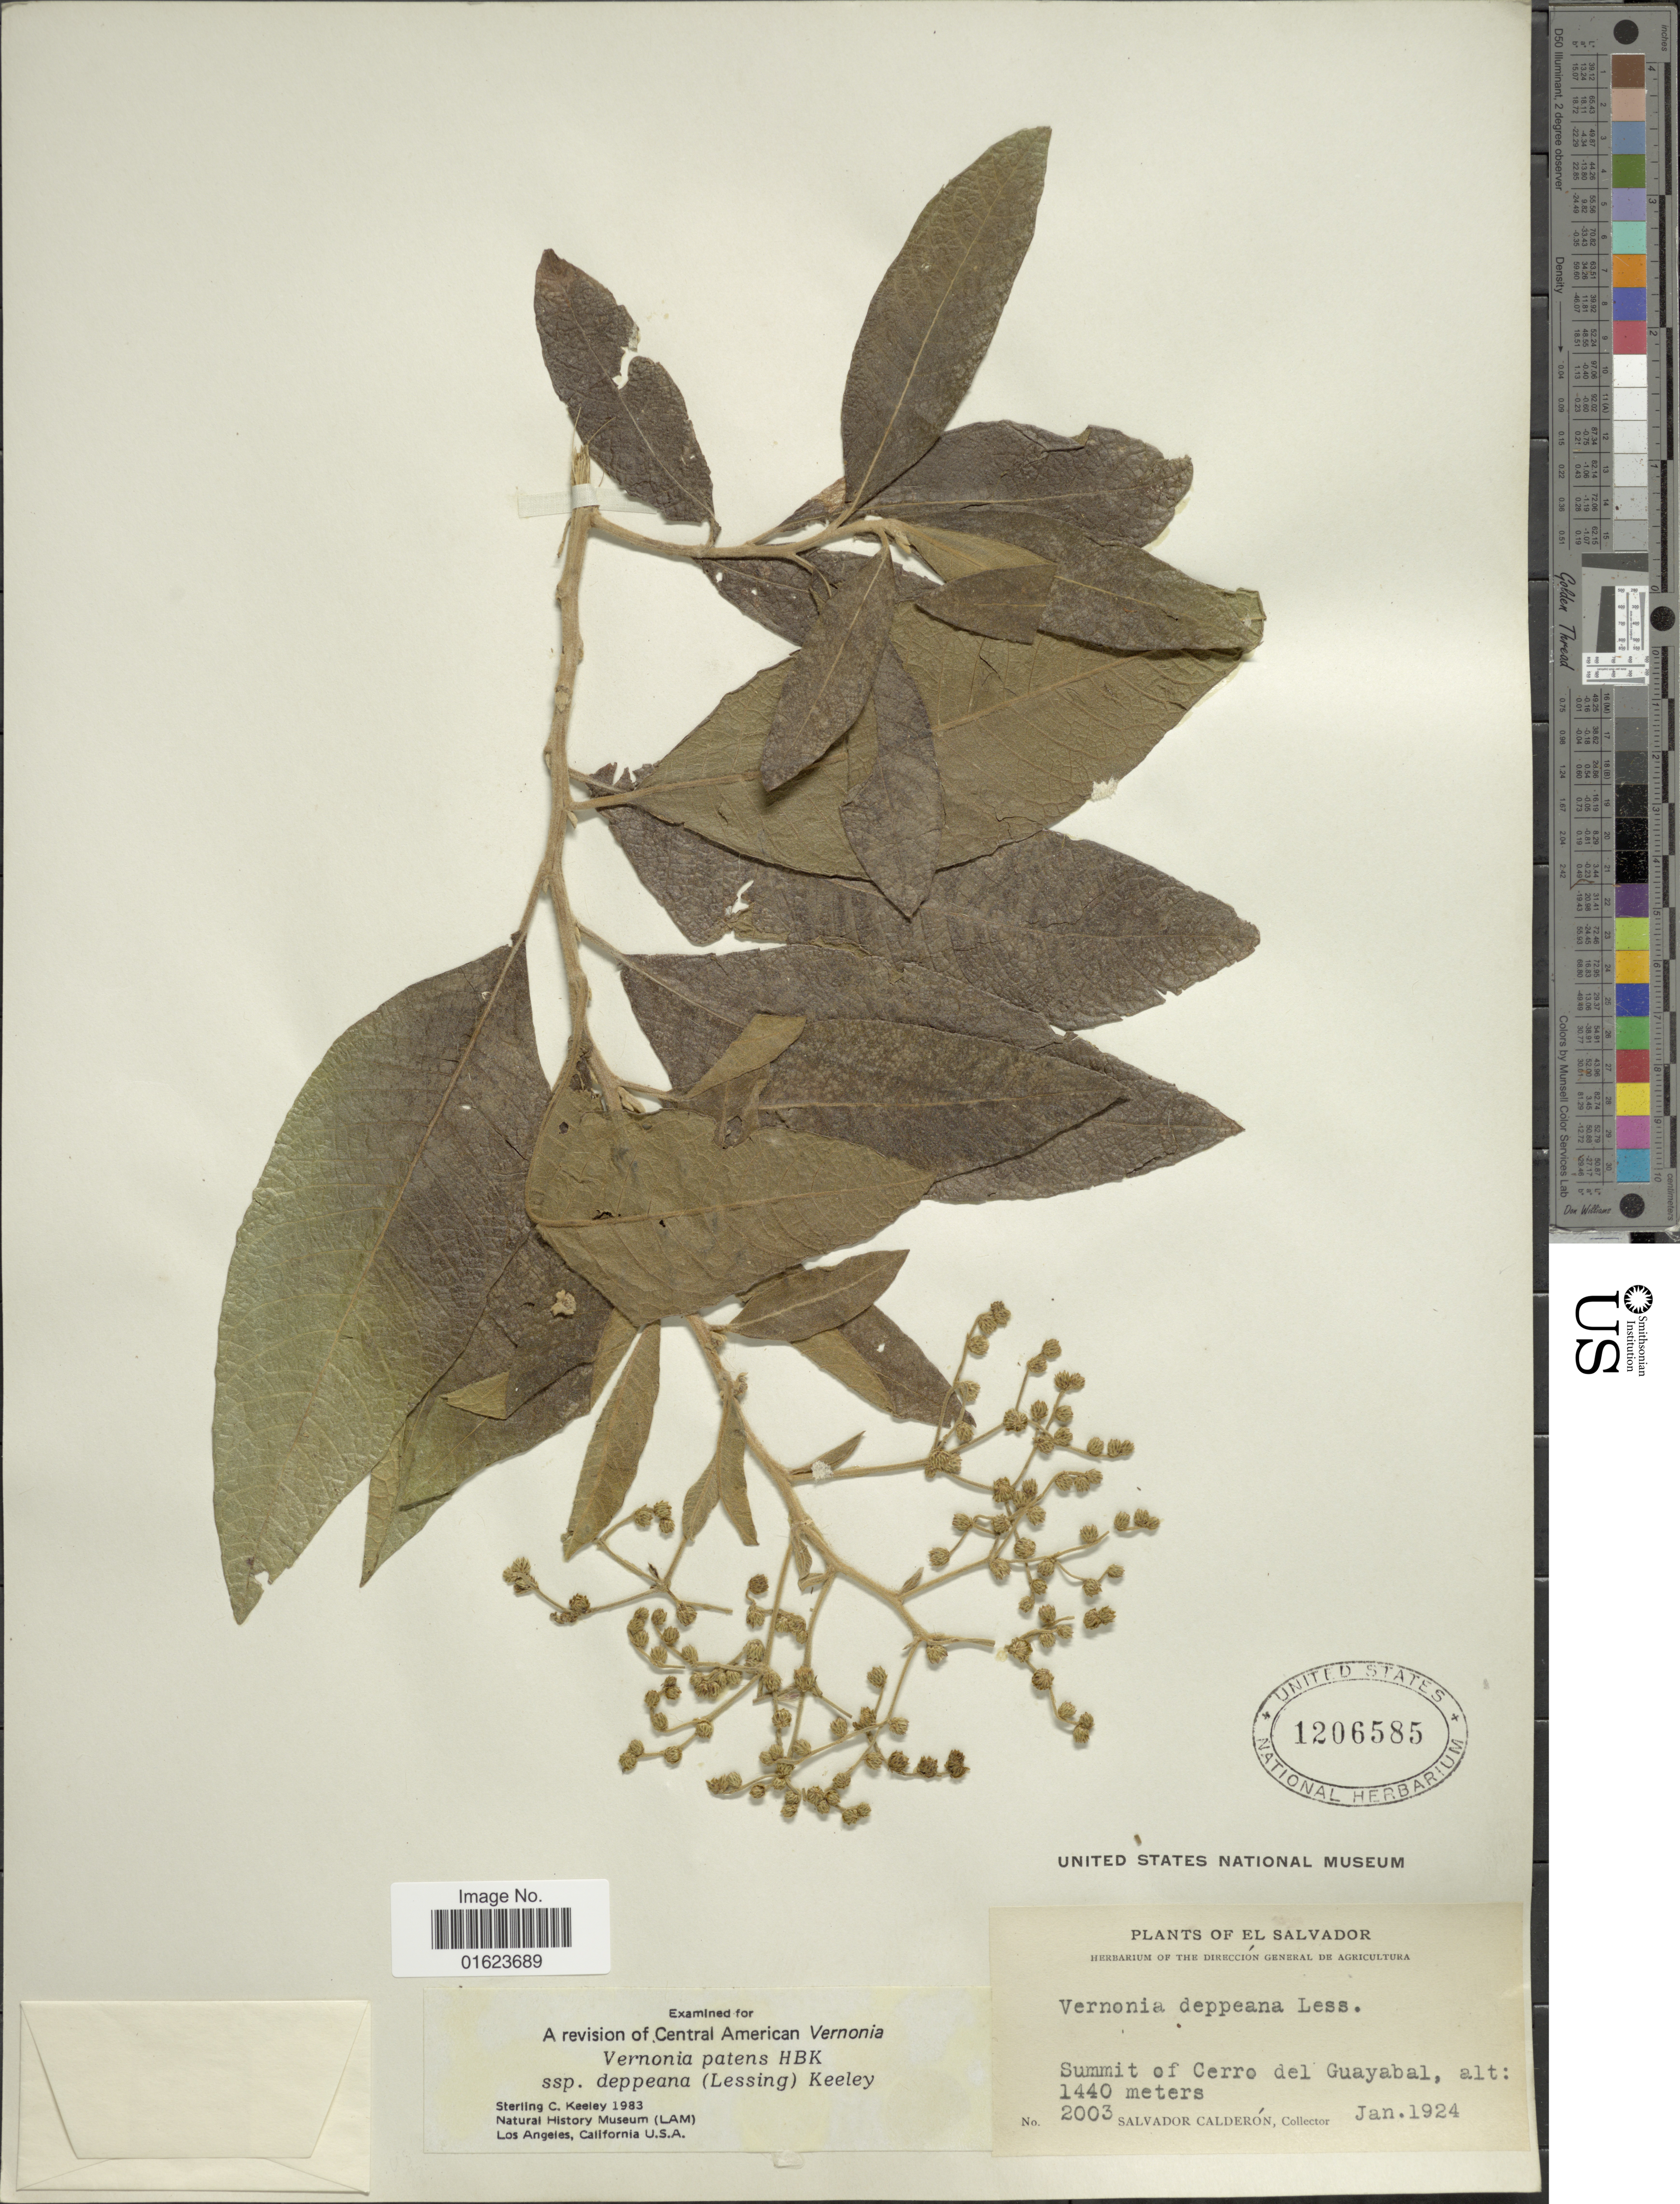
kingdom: Plantae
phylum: Tracheophyta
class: Magnoliopsida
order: Asterales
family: Asteraceae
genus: Vernonanthura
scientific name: Vernonanthura deppeana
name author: (Less.) H. Rob.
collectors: S. Calderón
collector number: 2003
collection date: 1924-01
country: El Salvador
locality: El Salvador. Summit of Cerro del Guayabal.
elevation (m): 1440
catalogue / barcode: US 1206585